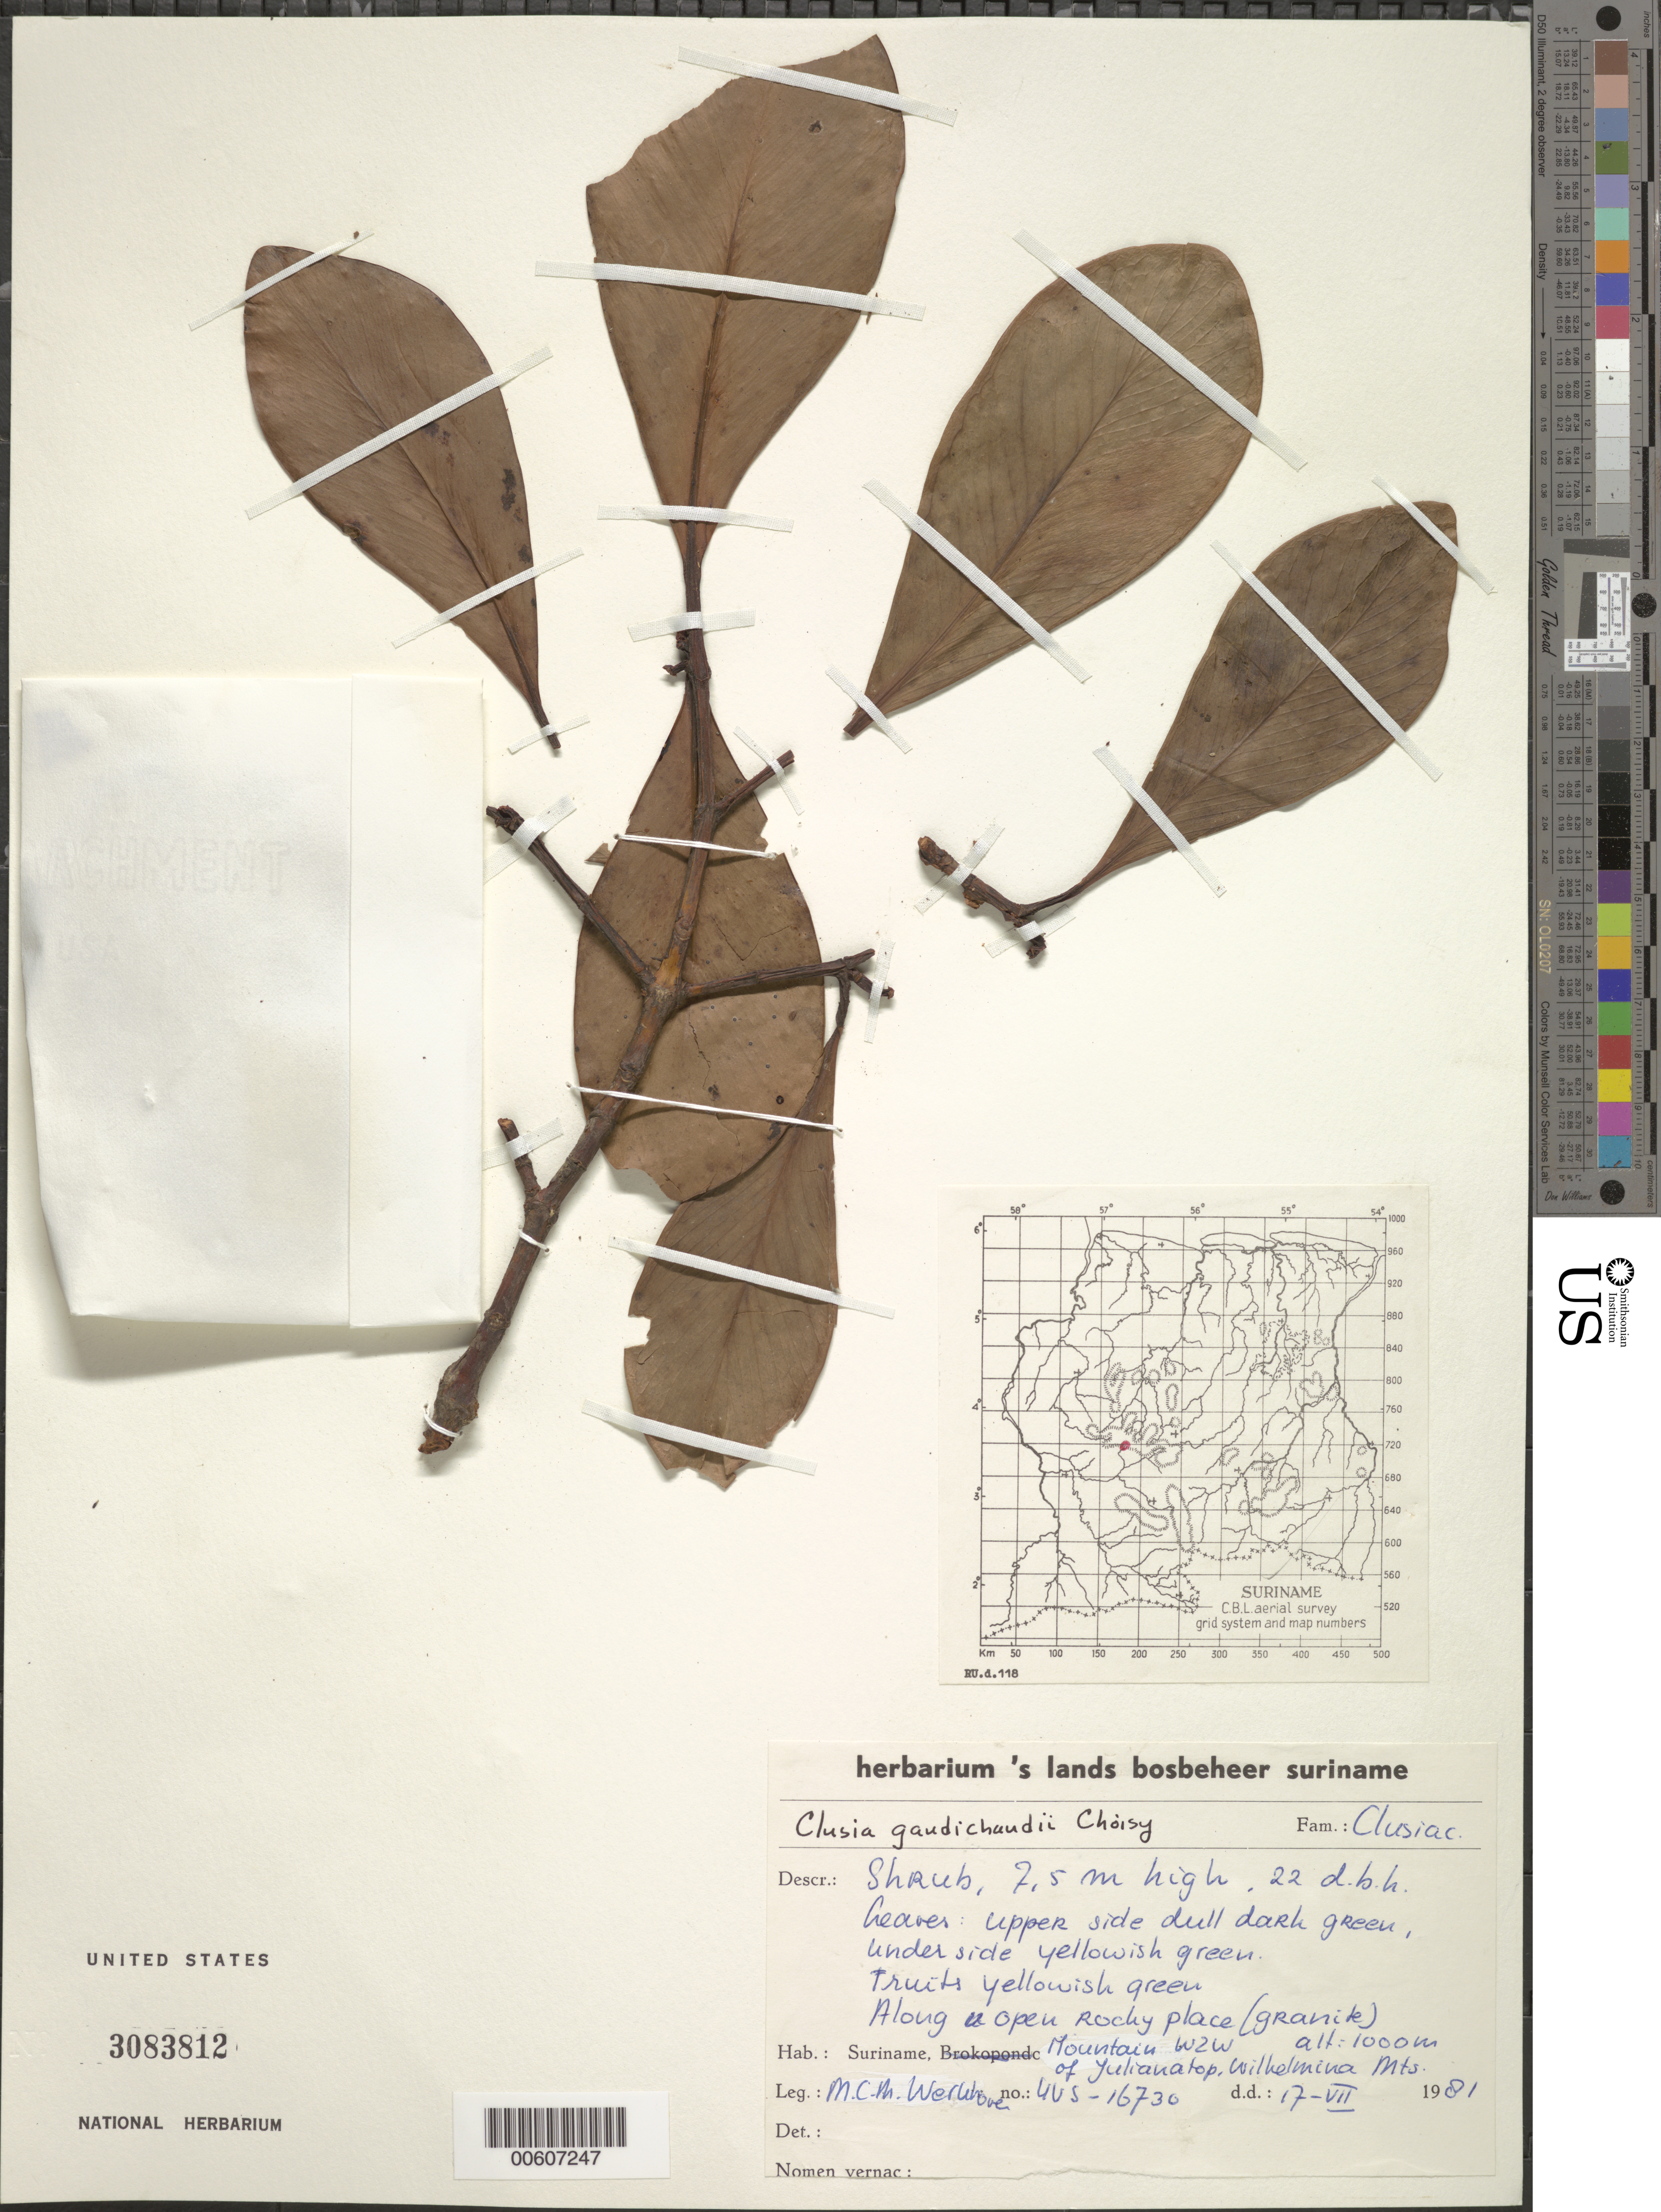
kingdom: Plantae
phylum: Tracheophyta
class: Magnoliopsida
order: Malpighiales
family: Clusiaceae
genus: Clusia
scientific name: Clusia gaudichaudii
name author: Choisy ex Cambess.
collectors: M. Werkhoven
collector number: UVS 16730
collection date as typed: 17-Jul-81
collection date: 1981-07-17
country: Suriname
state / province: Saramacca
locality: Mountain WSW of Julianatop, Wilhelmina-gebergte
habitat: Along open rocky place (granite)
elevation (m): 1000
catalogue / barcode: US 3083812